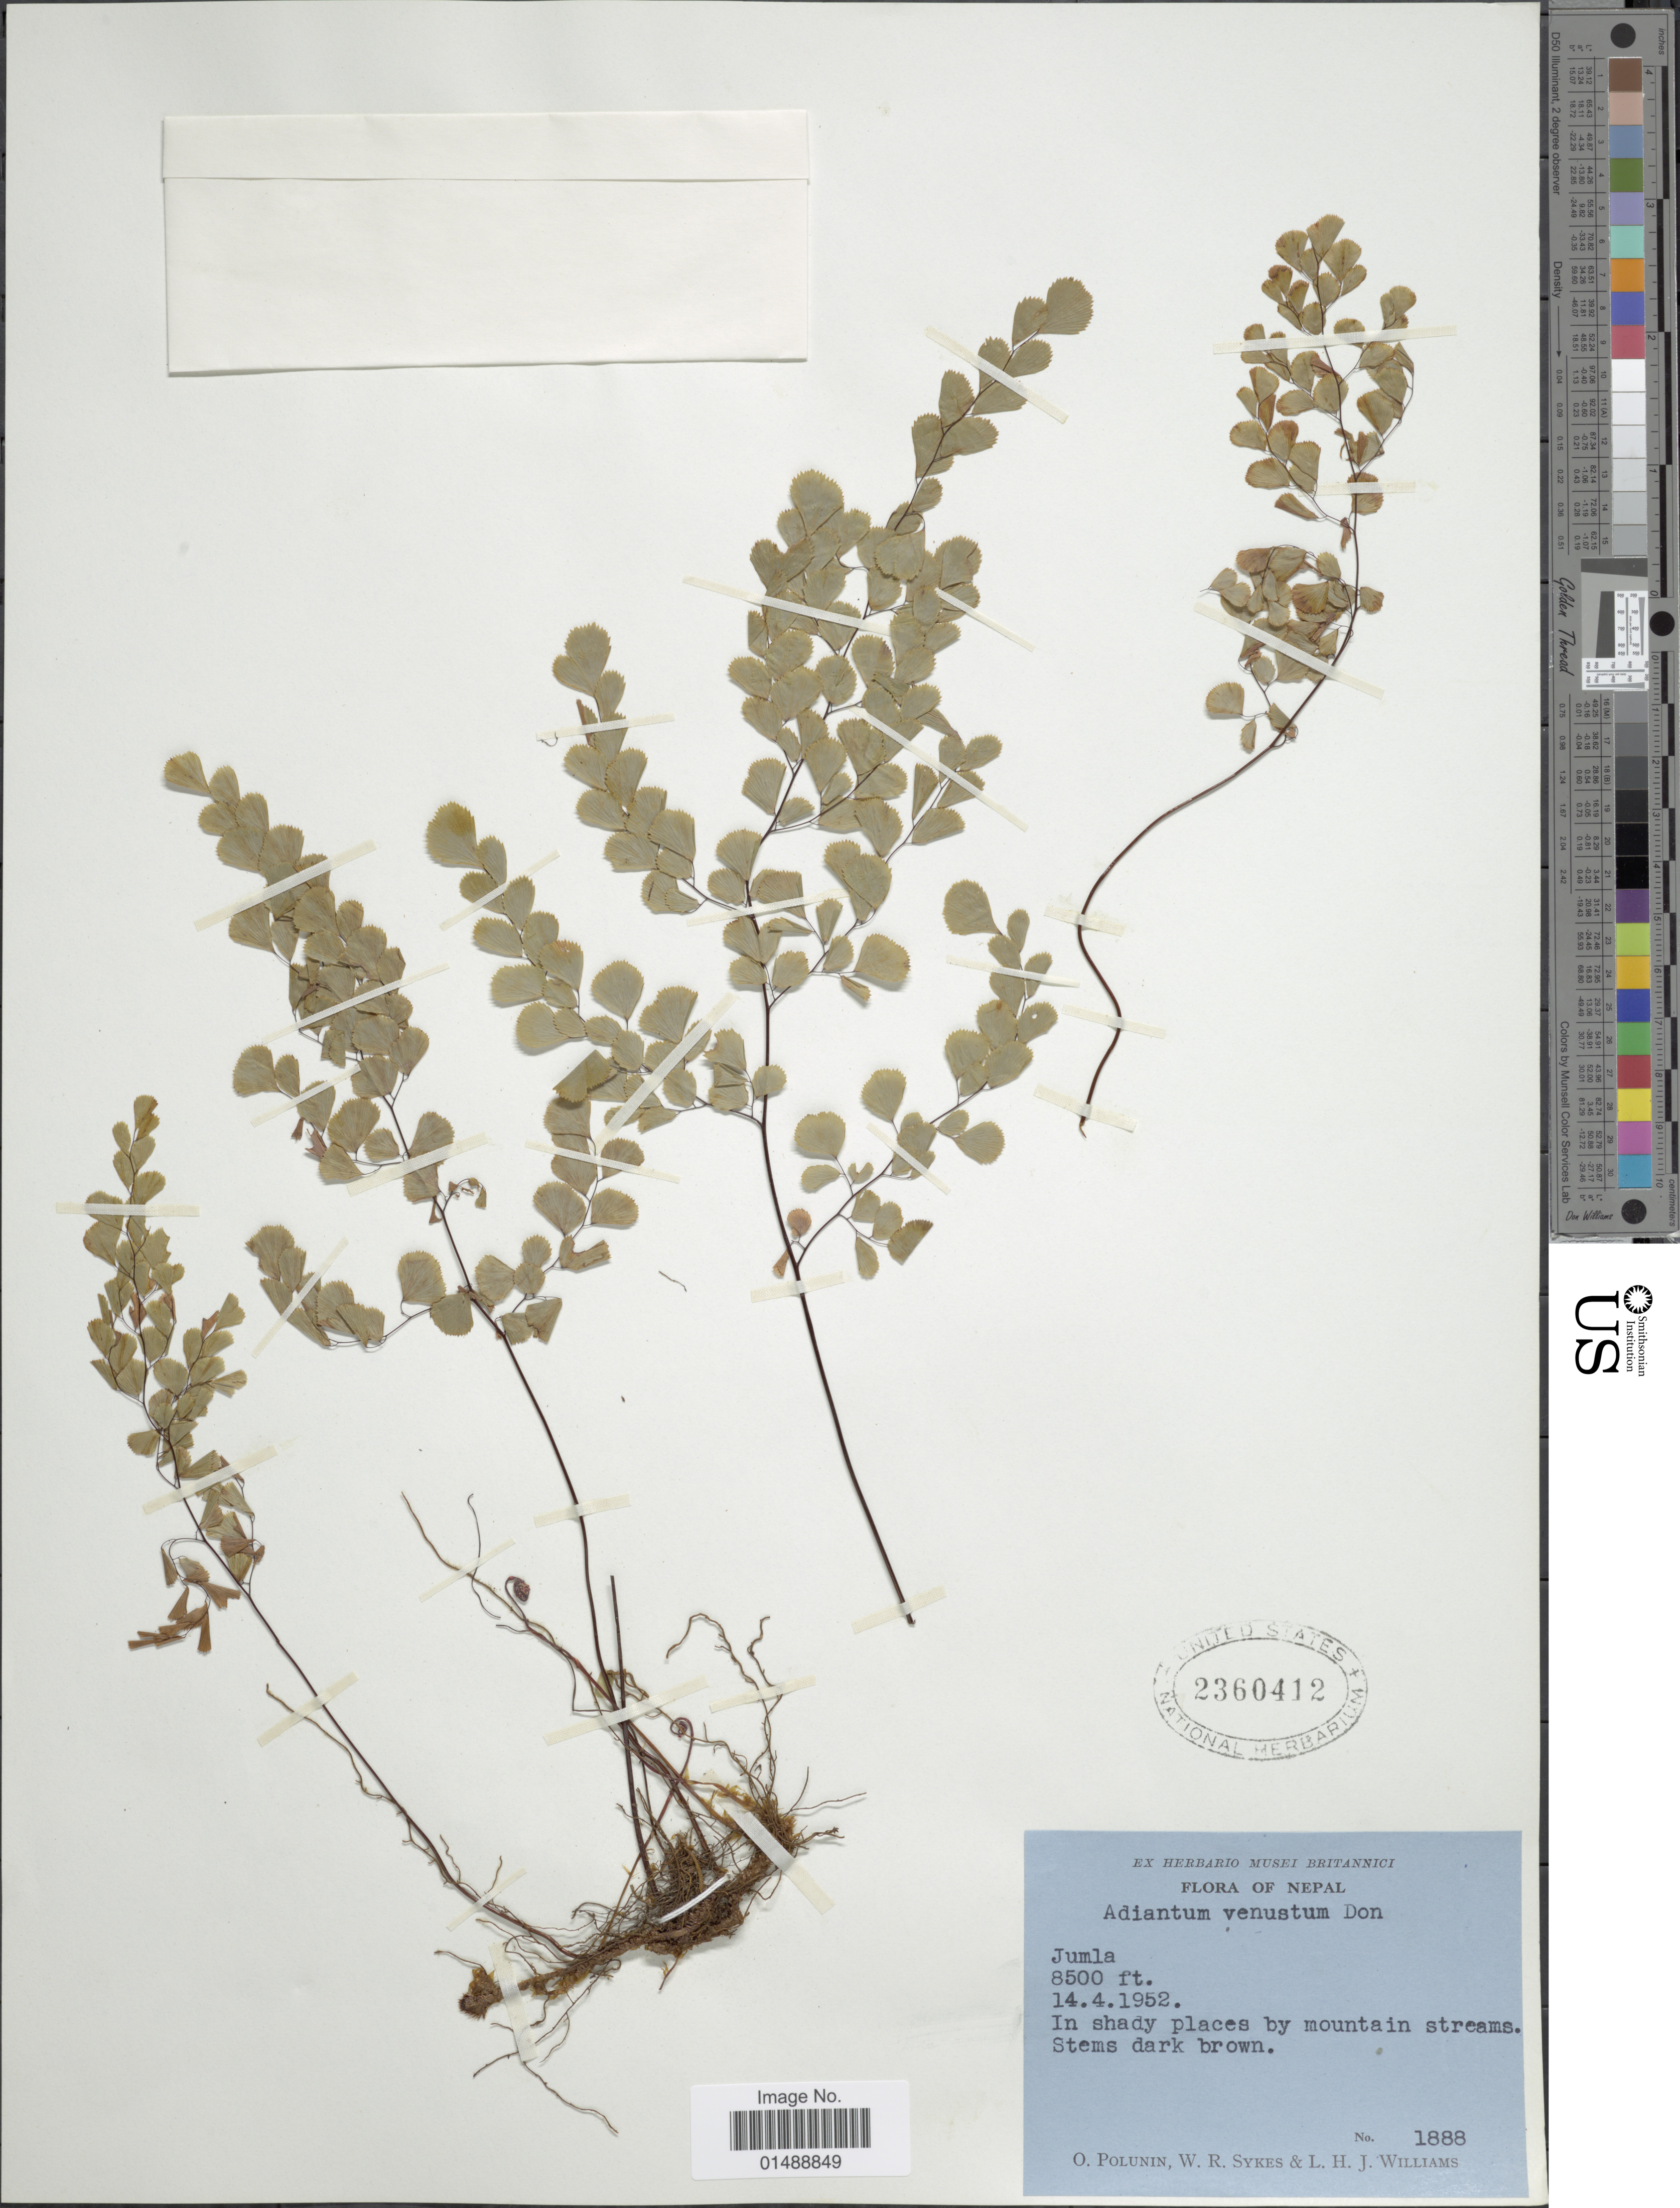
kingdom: Plantae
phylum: Tracheophyta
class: Polypodiopsida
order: Polypodiales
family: Pteridaceae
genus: Adiantum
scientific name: Adiantum venustum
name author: D. Don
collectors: O. V. Polunin, W. R. Sykes & L. H. J. Williams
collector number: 1888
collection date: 1952-04-14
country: Nepal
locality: Jumla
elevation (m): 2591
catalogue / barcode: US 2360412